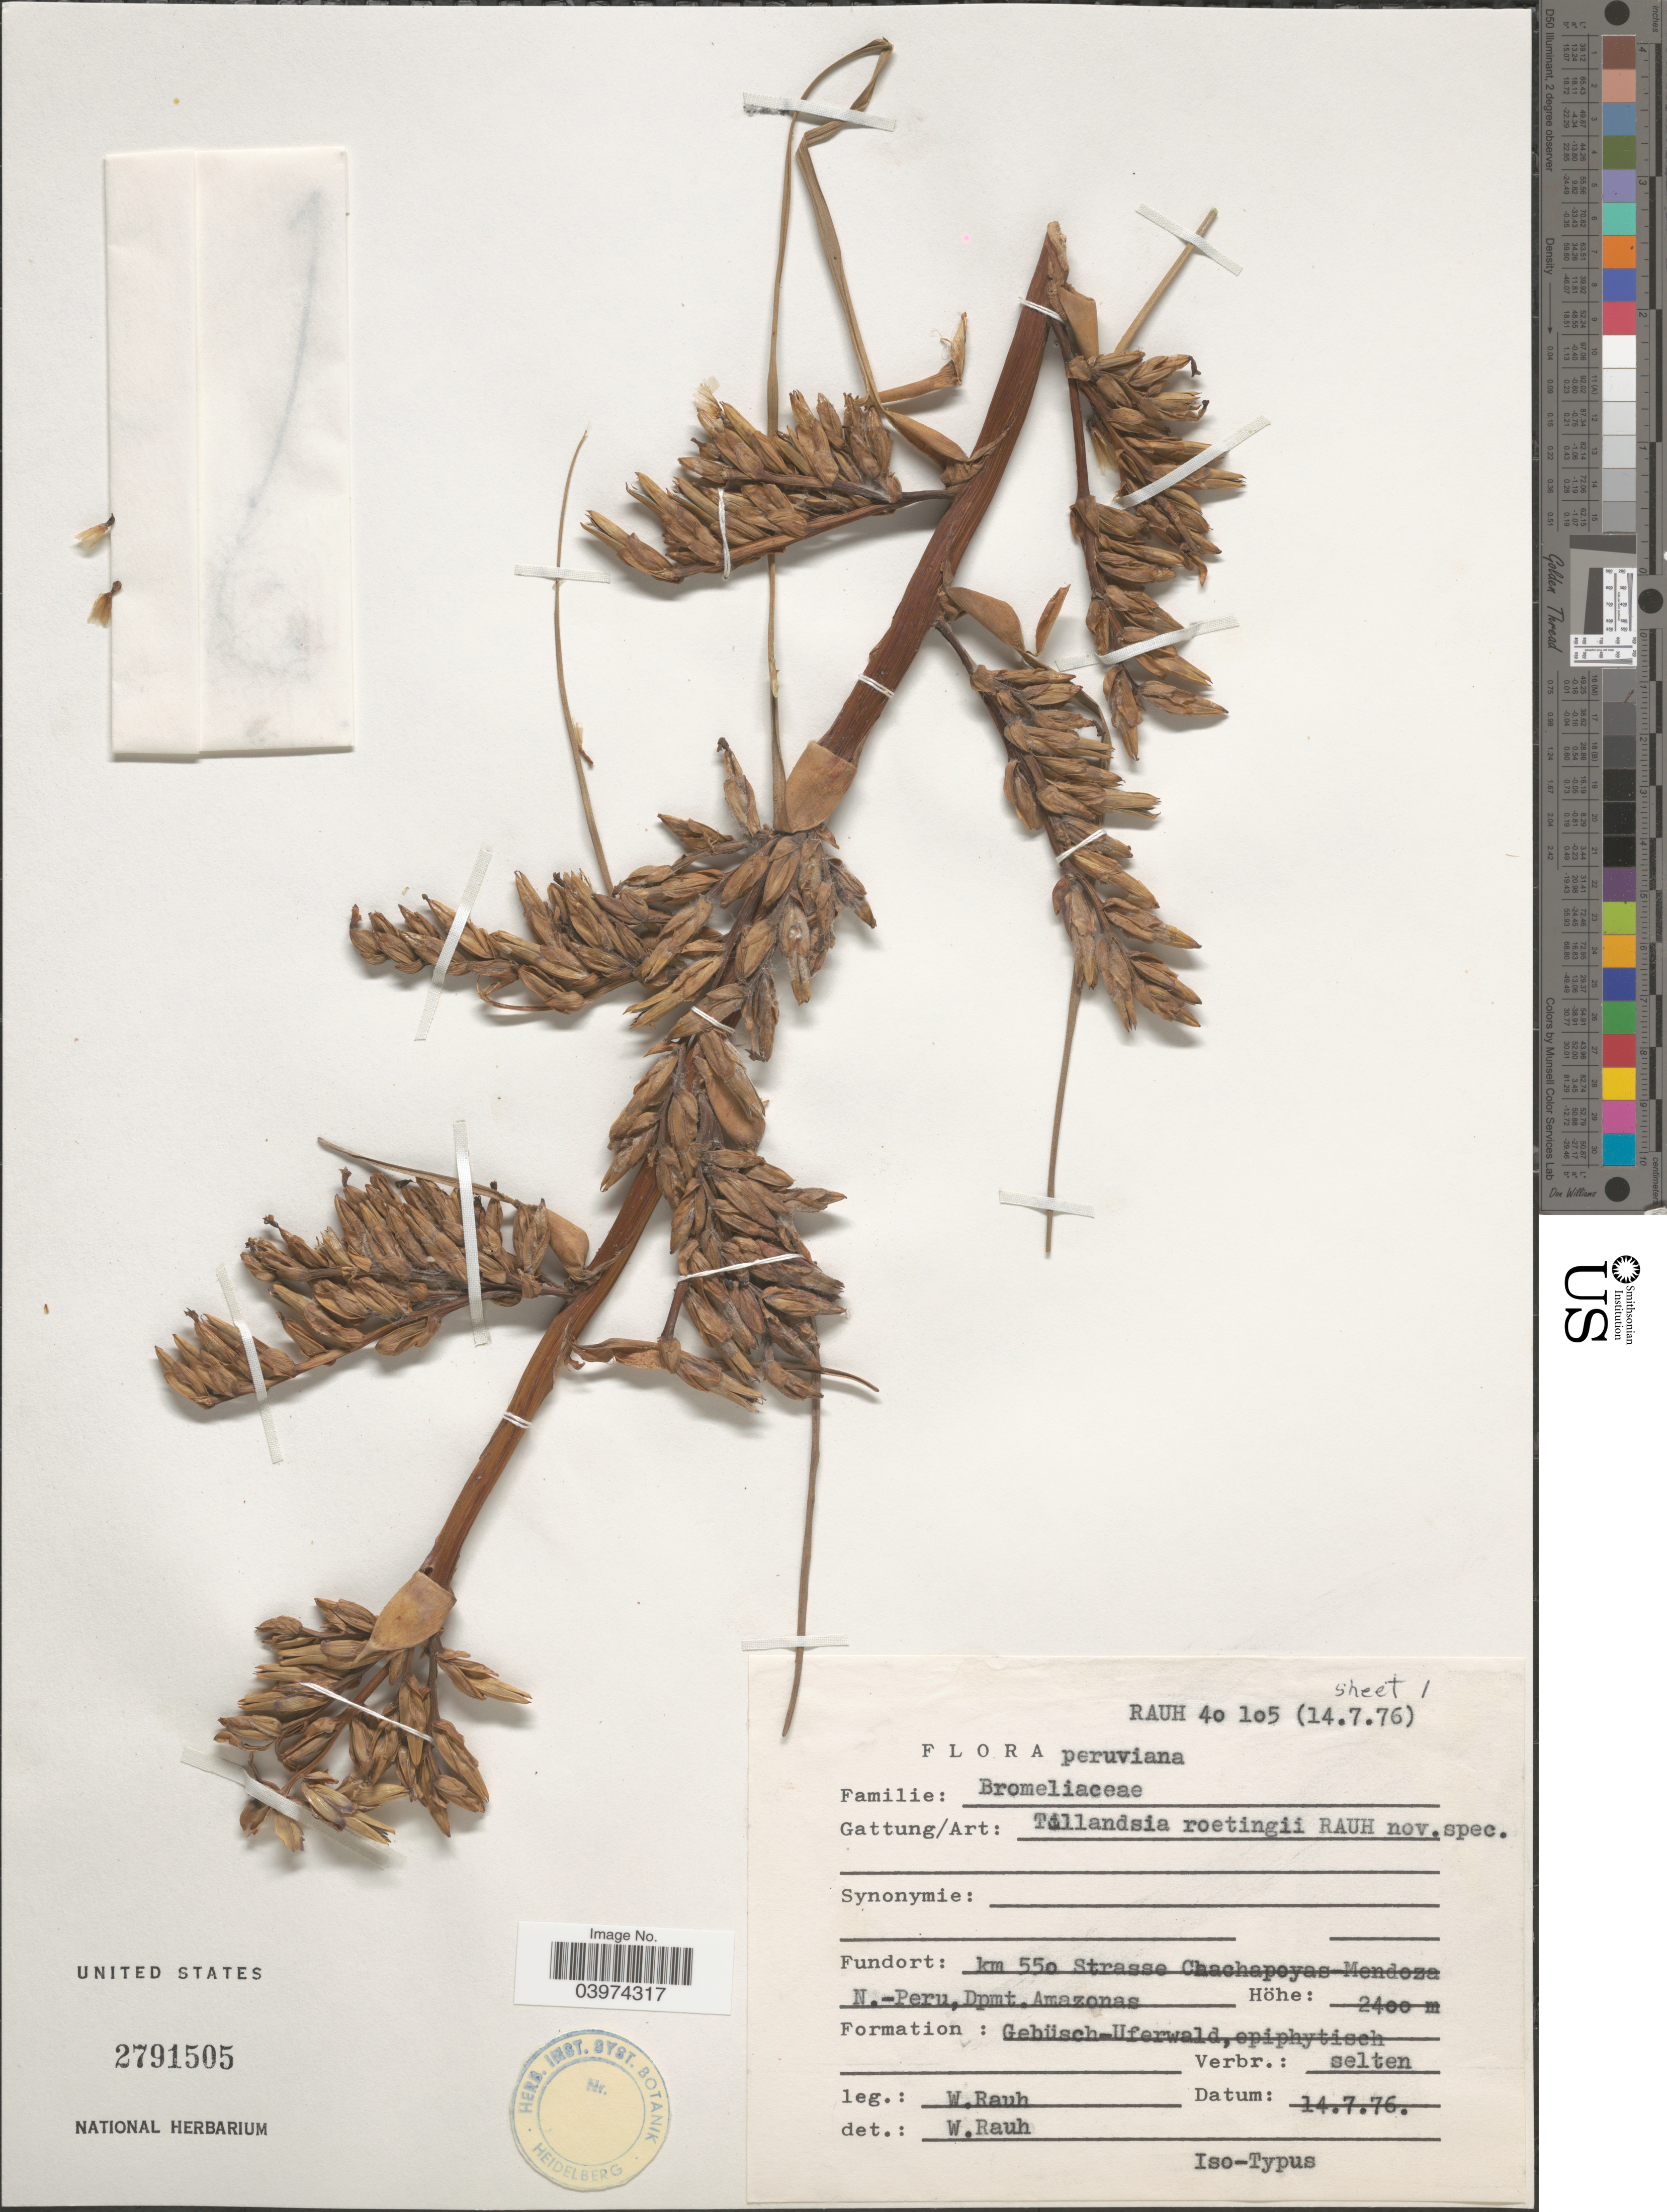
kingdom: Plantae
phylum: Tracheophyta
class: Liliopsida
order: Poales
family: Bromeliaceae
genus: Tillandsia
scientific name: Tillandsia roetingii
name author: Rauh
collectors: W. Rauh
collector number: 40105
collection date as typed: Transcribed d/m/y: 14/7/76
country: Peru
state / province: Amazonas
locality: Km 550 Strasse Chachapoyas Mendoza N. - Peru, Dpmt. Amazonas.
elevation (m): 2400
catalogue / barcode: US 2791505